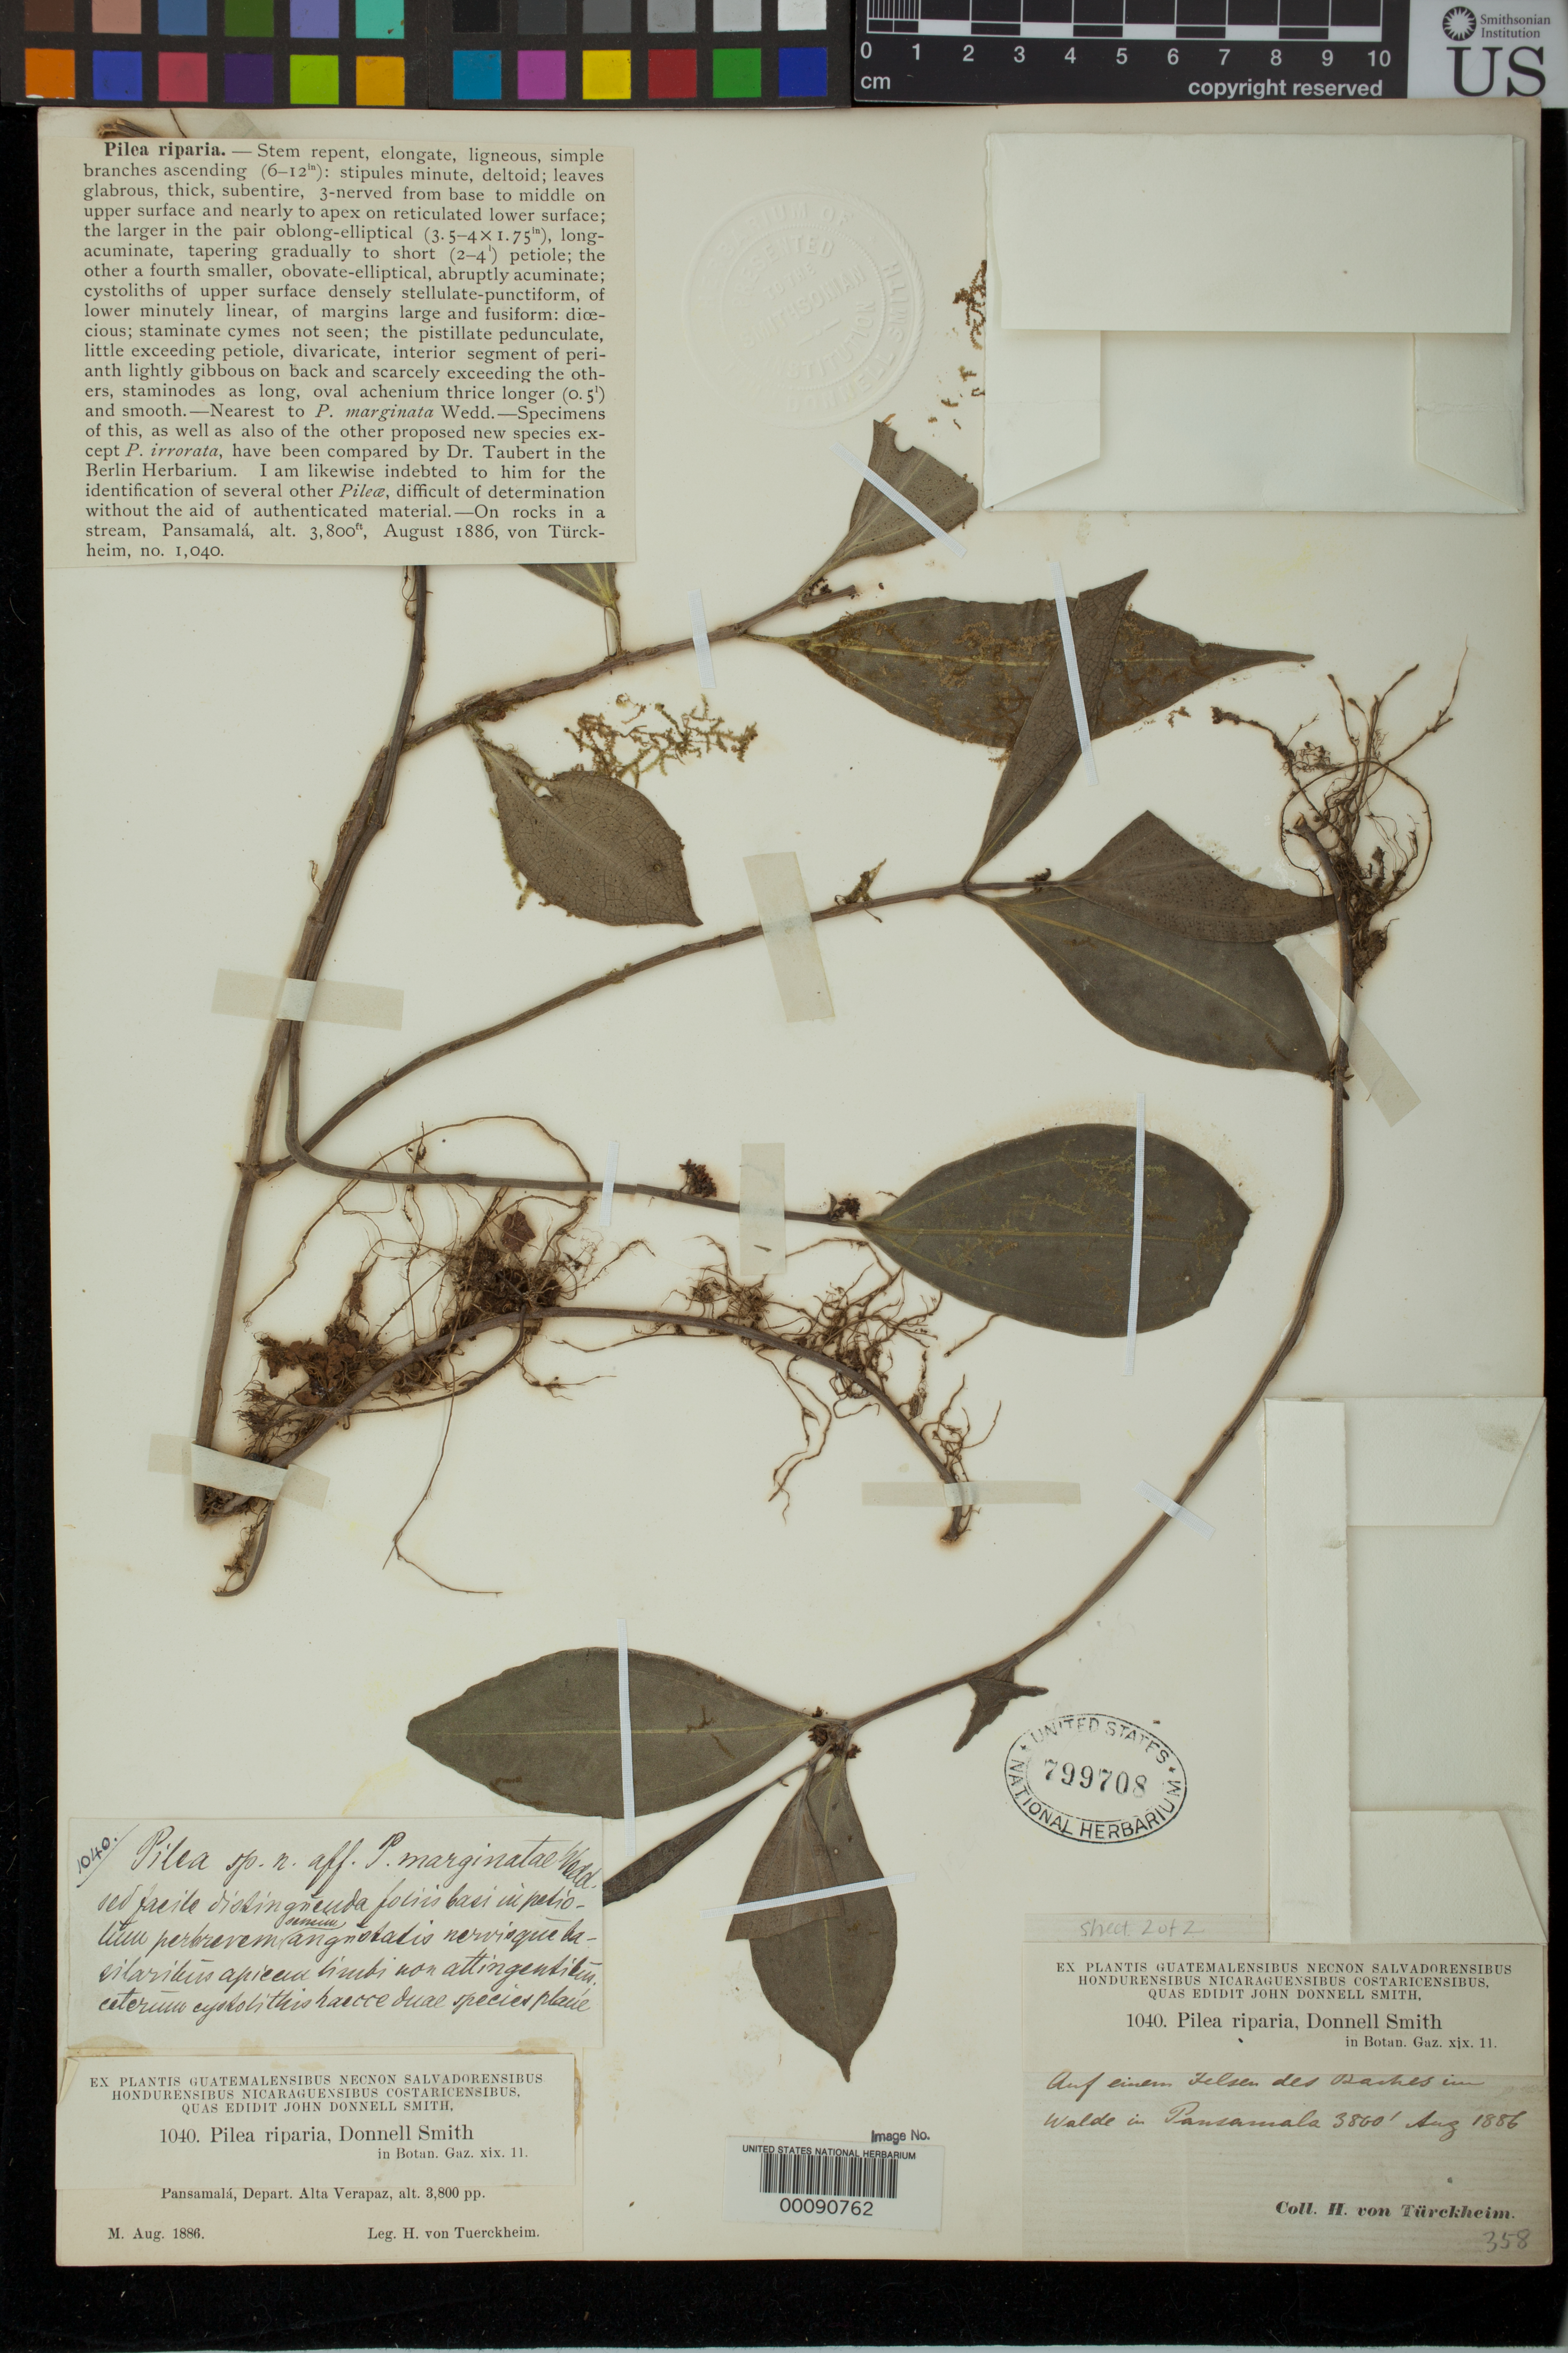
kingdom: Plantae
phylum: Tracheophyta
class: Magnoliopsida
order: Rosales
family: Urticaceae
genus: Pilea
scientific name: Pilea riparia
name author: Donn. Sm.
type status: Syntype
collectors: H. von Türckheim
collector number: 1040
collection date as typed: Aug 1886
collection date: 1886-08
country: Guatemala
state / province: Alta Verapaz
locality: Pansamalá.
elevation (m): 1158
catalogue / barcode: US 799708